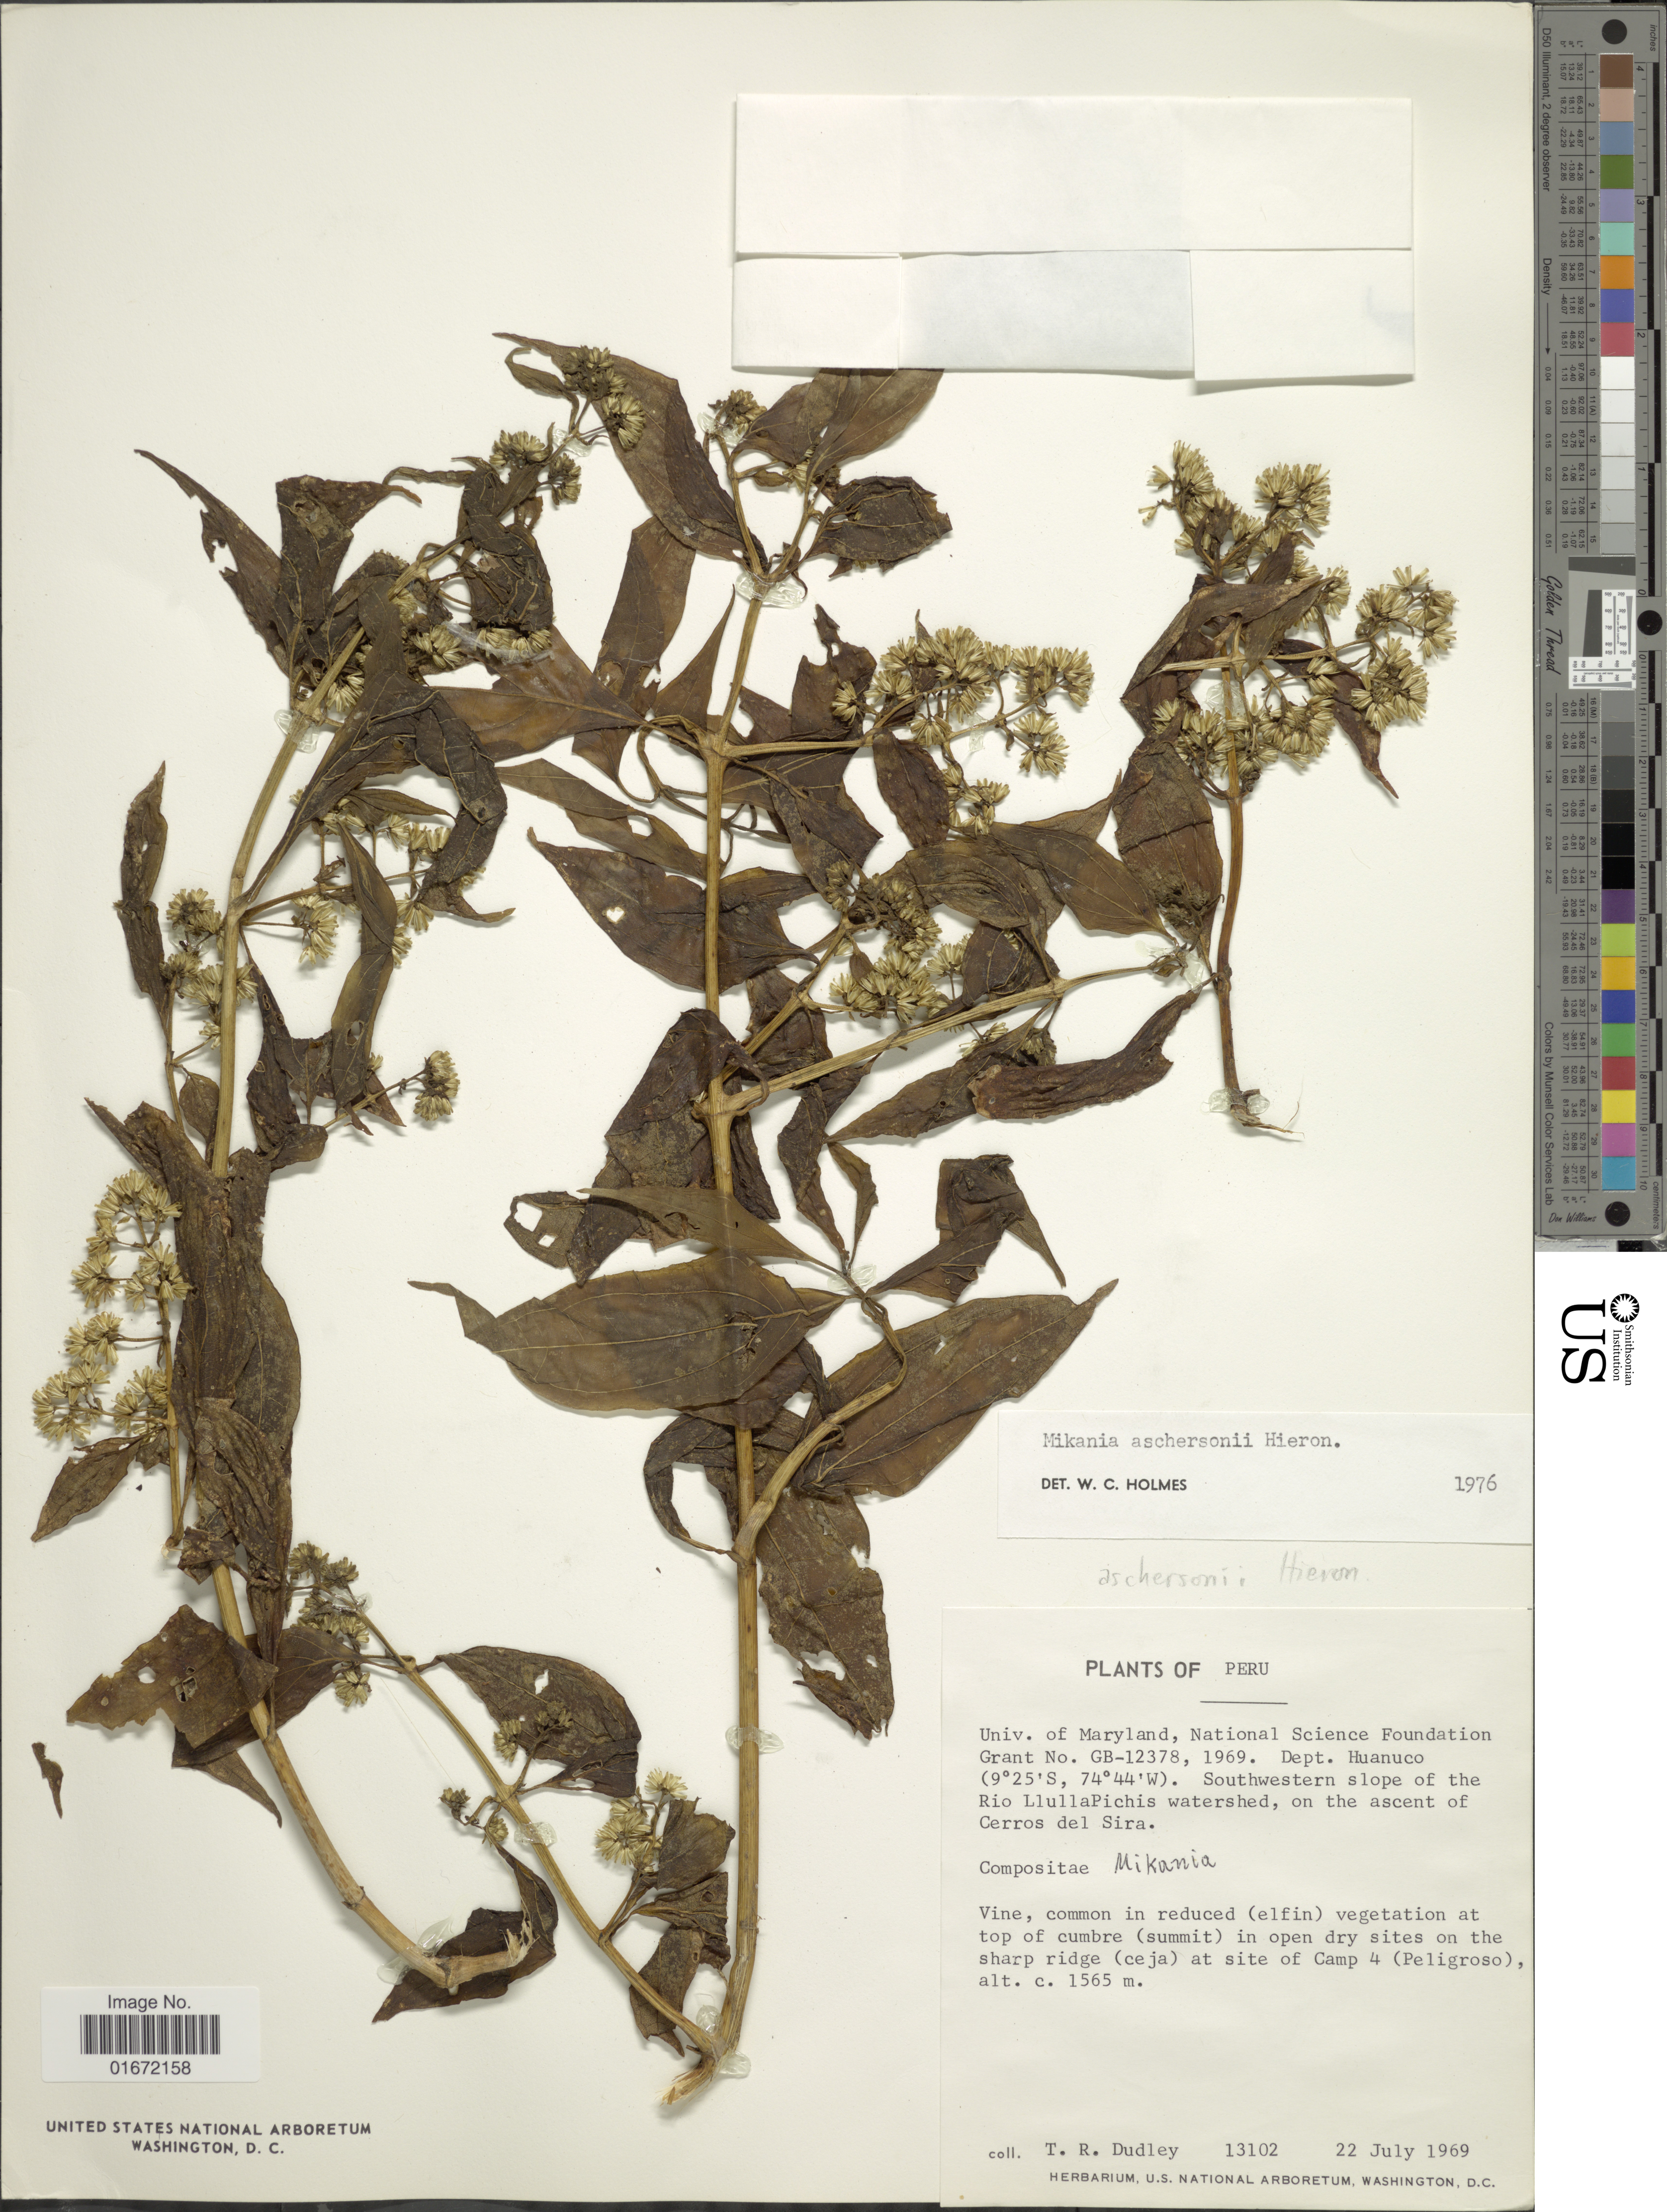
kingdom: Plantae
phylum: Tracheophyta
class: Magnoliopsida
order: Asterales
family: Asteraceae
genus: Mikania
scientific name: Mikania aschersonii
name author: Hieron.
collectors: T. R. Dudley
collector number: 13102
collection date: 1969-07-22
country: Peru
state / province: Huánuco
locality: Univ. of Maryland, National Science Foundation Grant No. GB-12378, 1969. Dept. Huanuco. Southwestern slope of the Rio Llulla Pichis watershed, on the ascent of Cerros del Sira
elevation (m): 1565